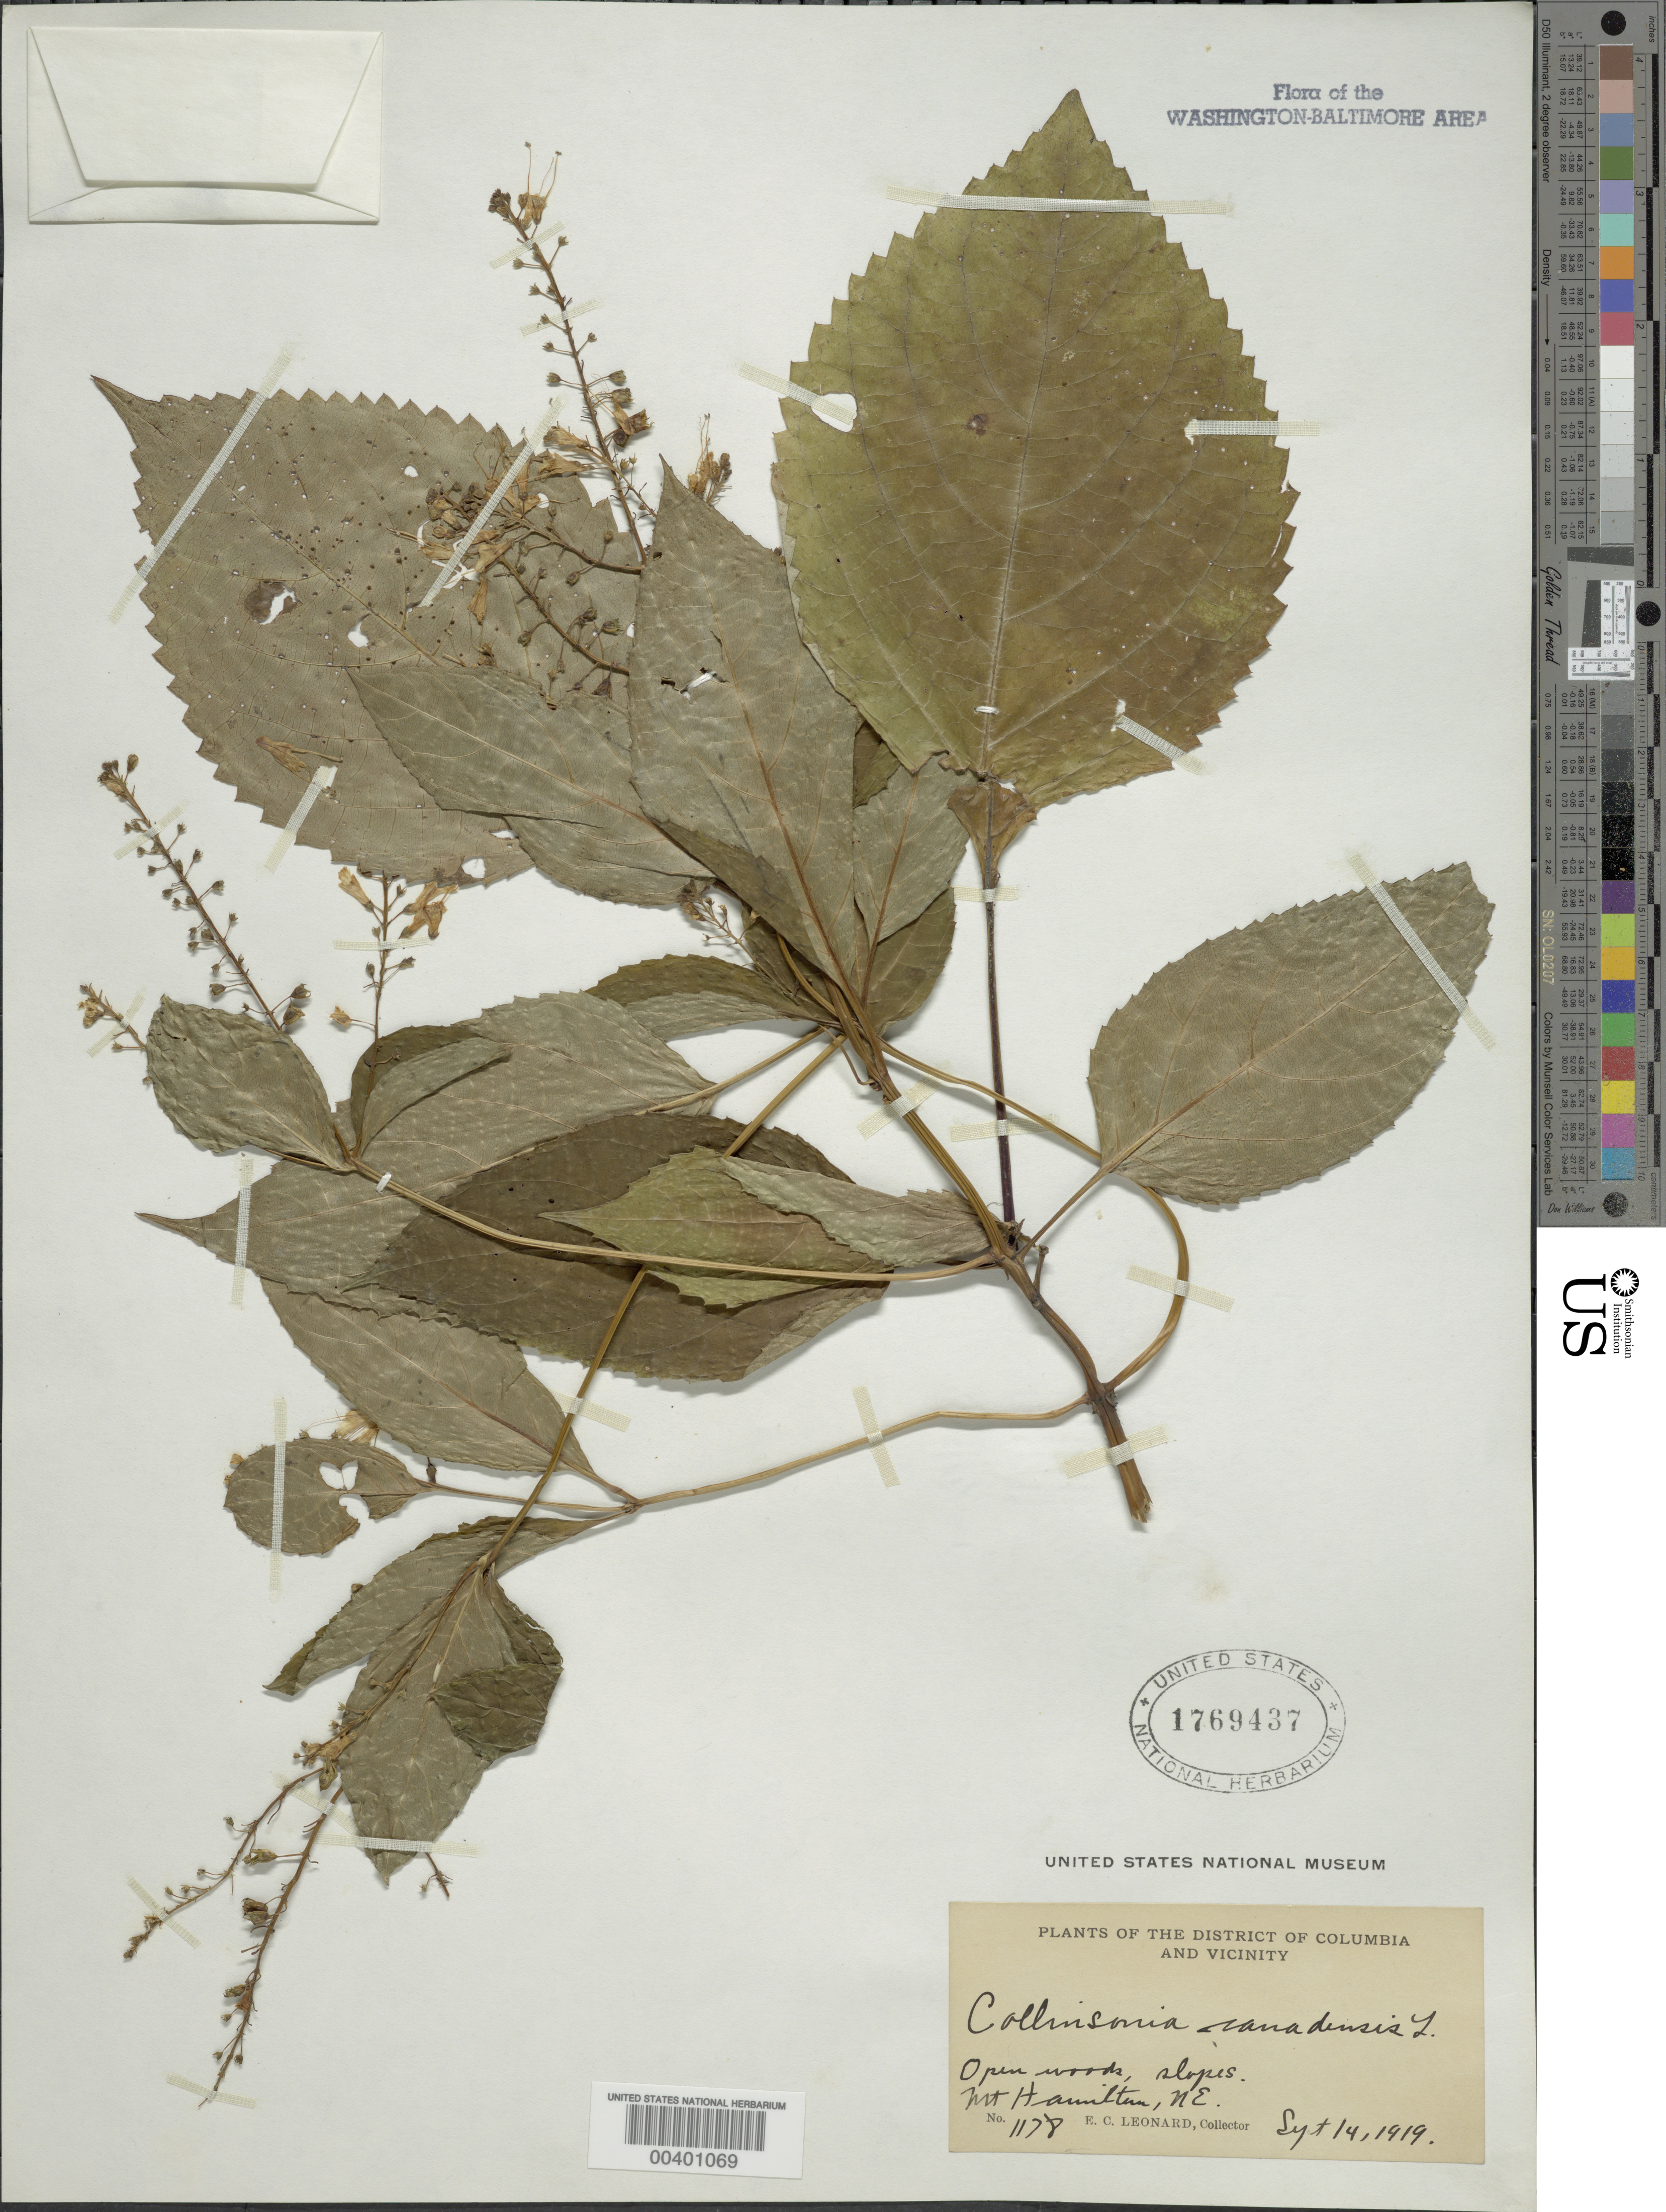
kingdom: Plantae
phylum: Tracheophyta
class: Magnoliopsida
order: Lamiales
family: Lamiaceae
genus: Collinsonia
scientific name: Collinsonia canadensis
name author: L.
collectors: E. C. Leonard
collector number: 1178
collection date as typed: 14 Sep 1919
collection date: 1919-09-14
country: United States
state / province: District of Columbia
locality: Mount Hamilton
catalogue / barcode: US 1769437